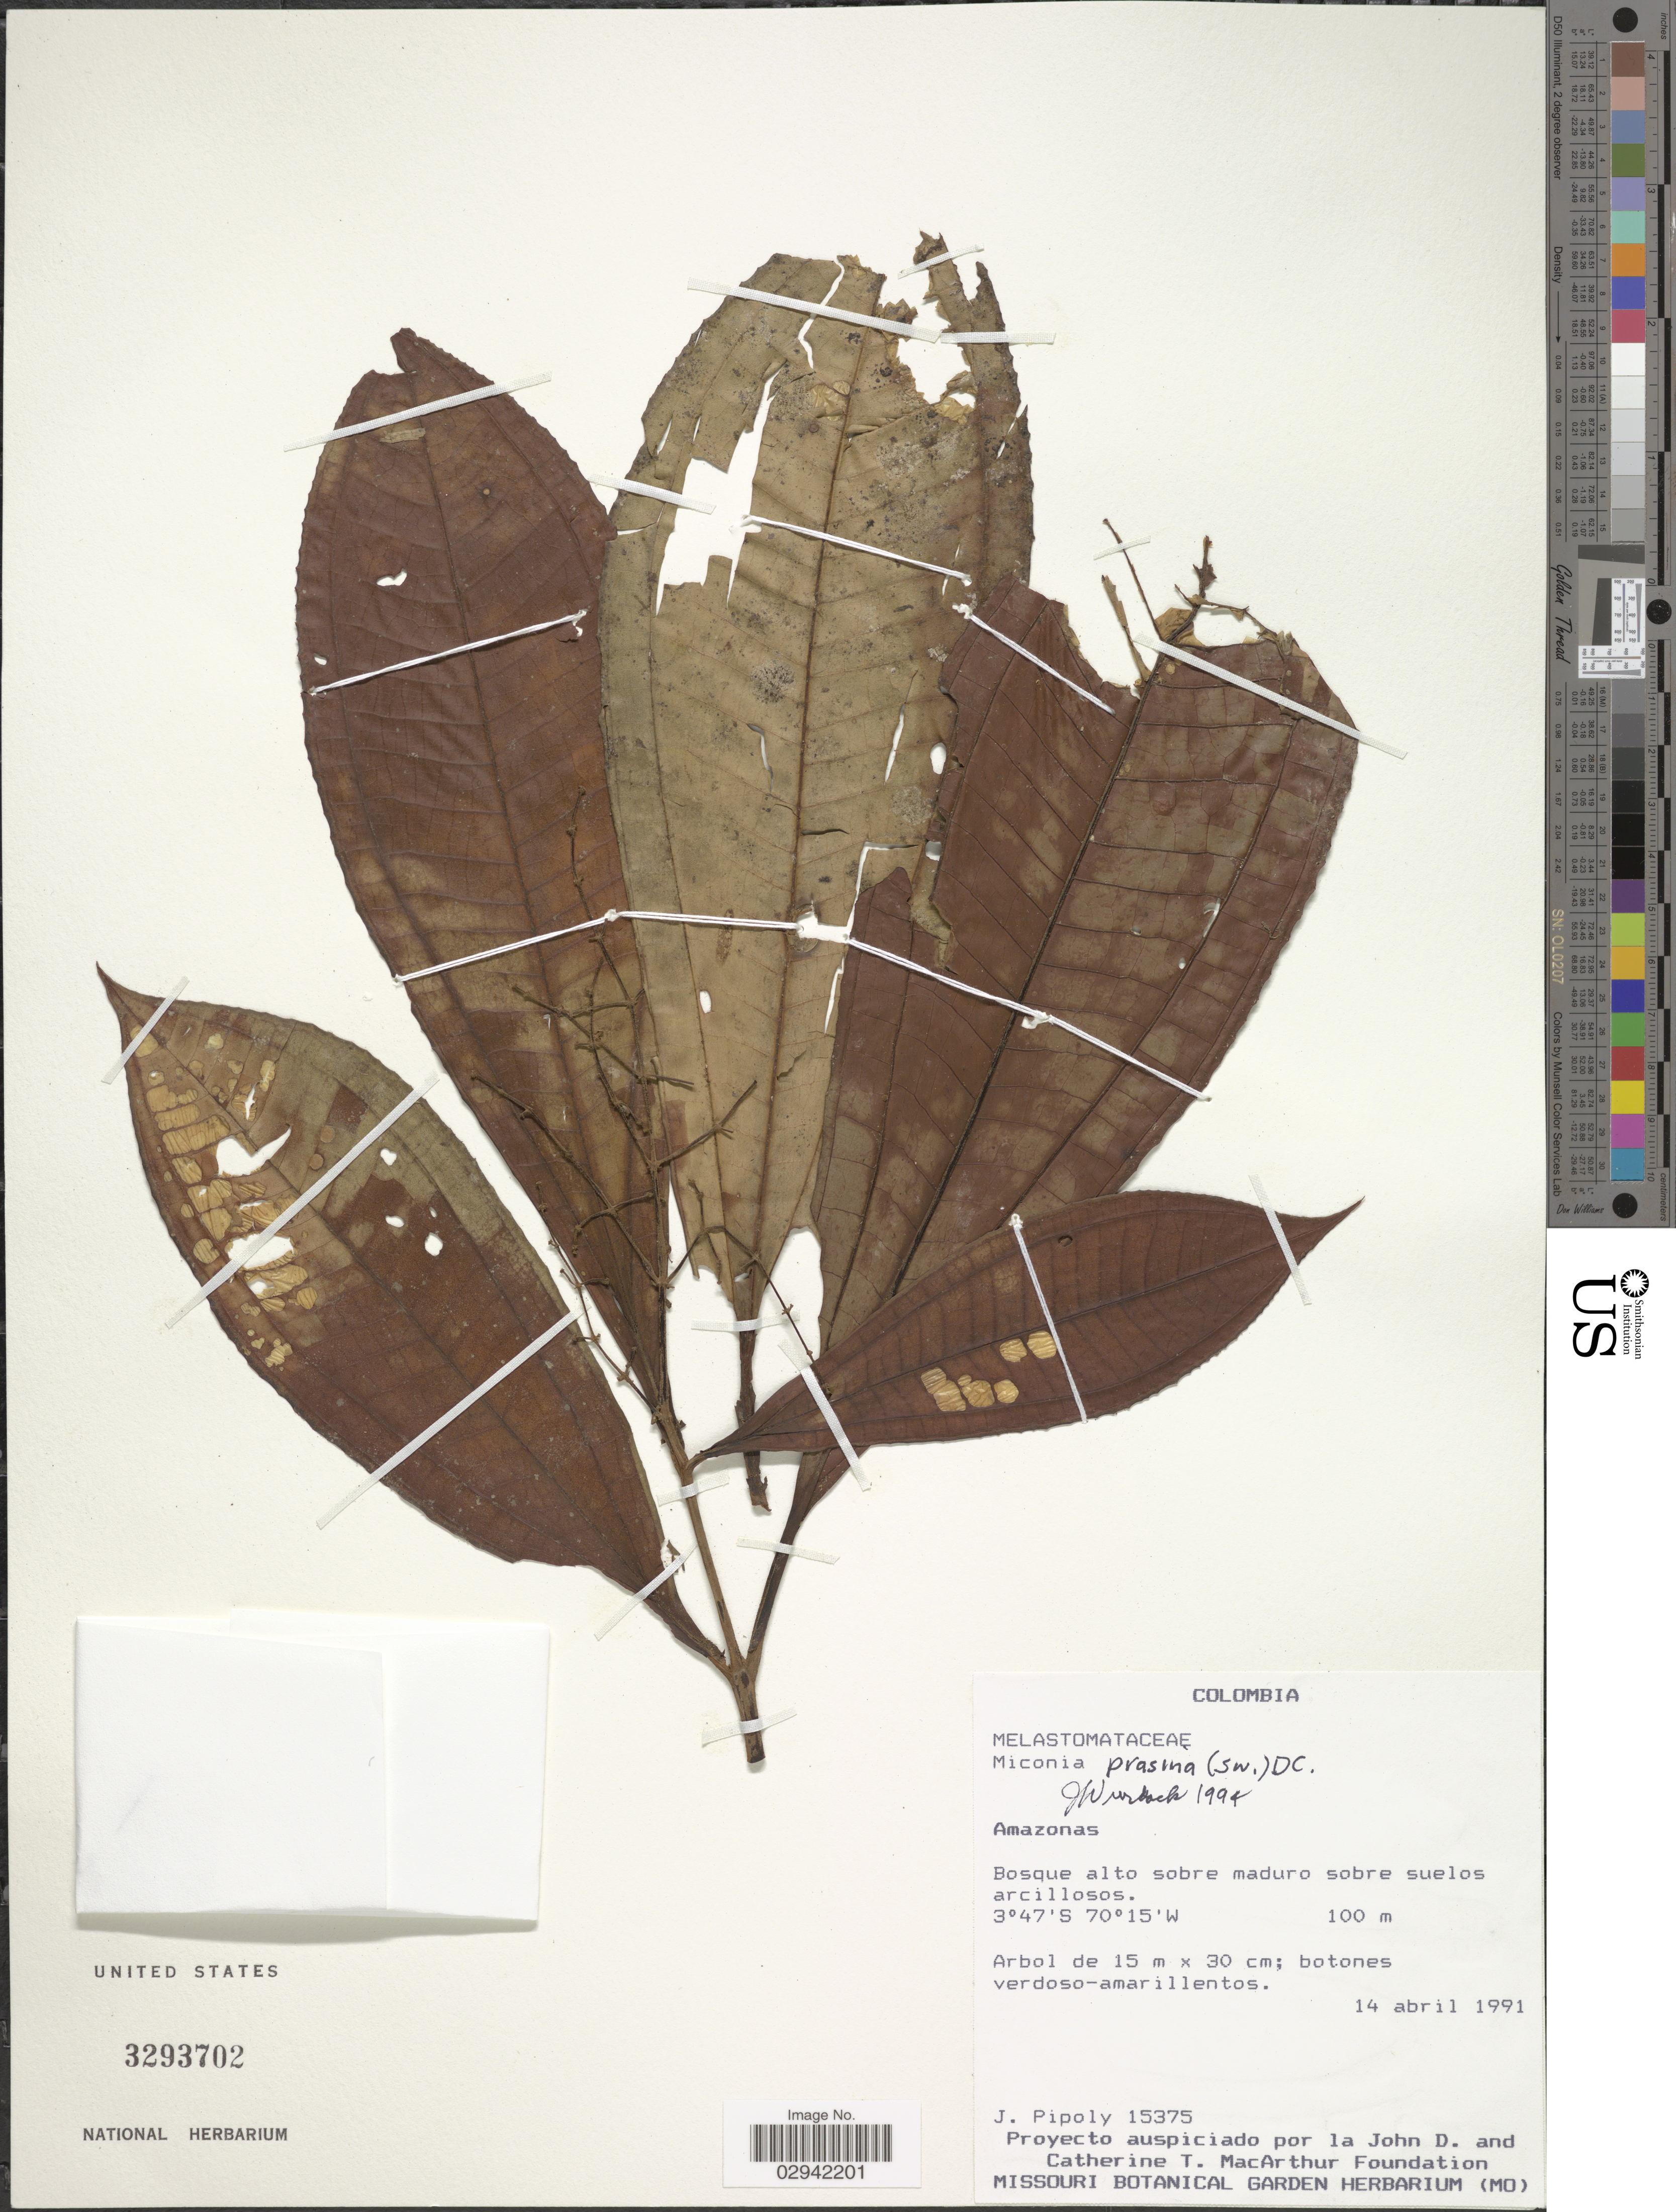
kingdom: Plantae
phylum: Tracheophyta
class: Magnoliopsida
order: Myrtales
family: Melastomataceae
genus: Miconia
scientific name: Miconia prasina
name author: (Sw.) DC.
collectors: J. J. Pipoly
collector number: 15375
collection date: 1991-04-14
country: Colombia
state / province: Amazônas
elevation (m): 100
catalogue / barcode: US 3293702